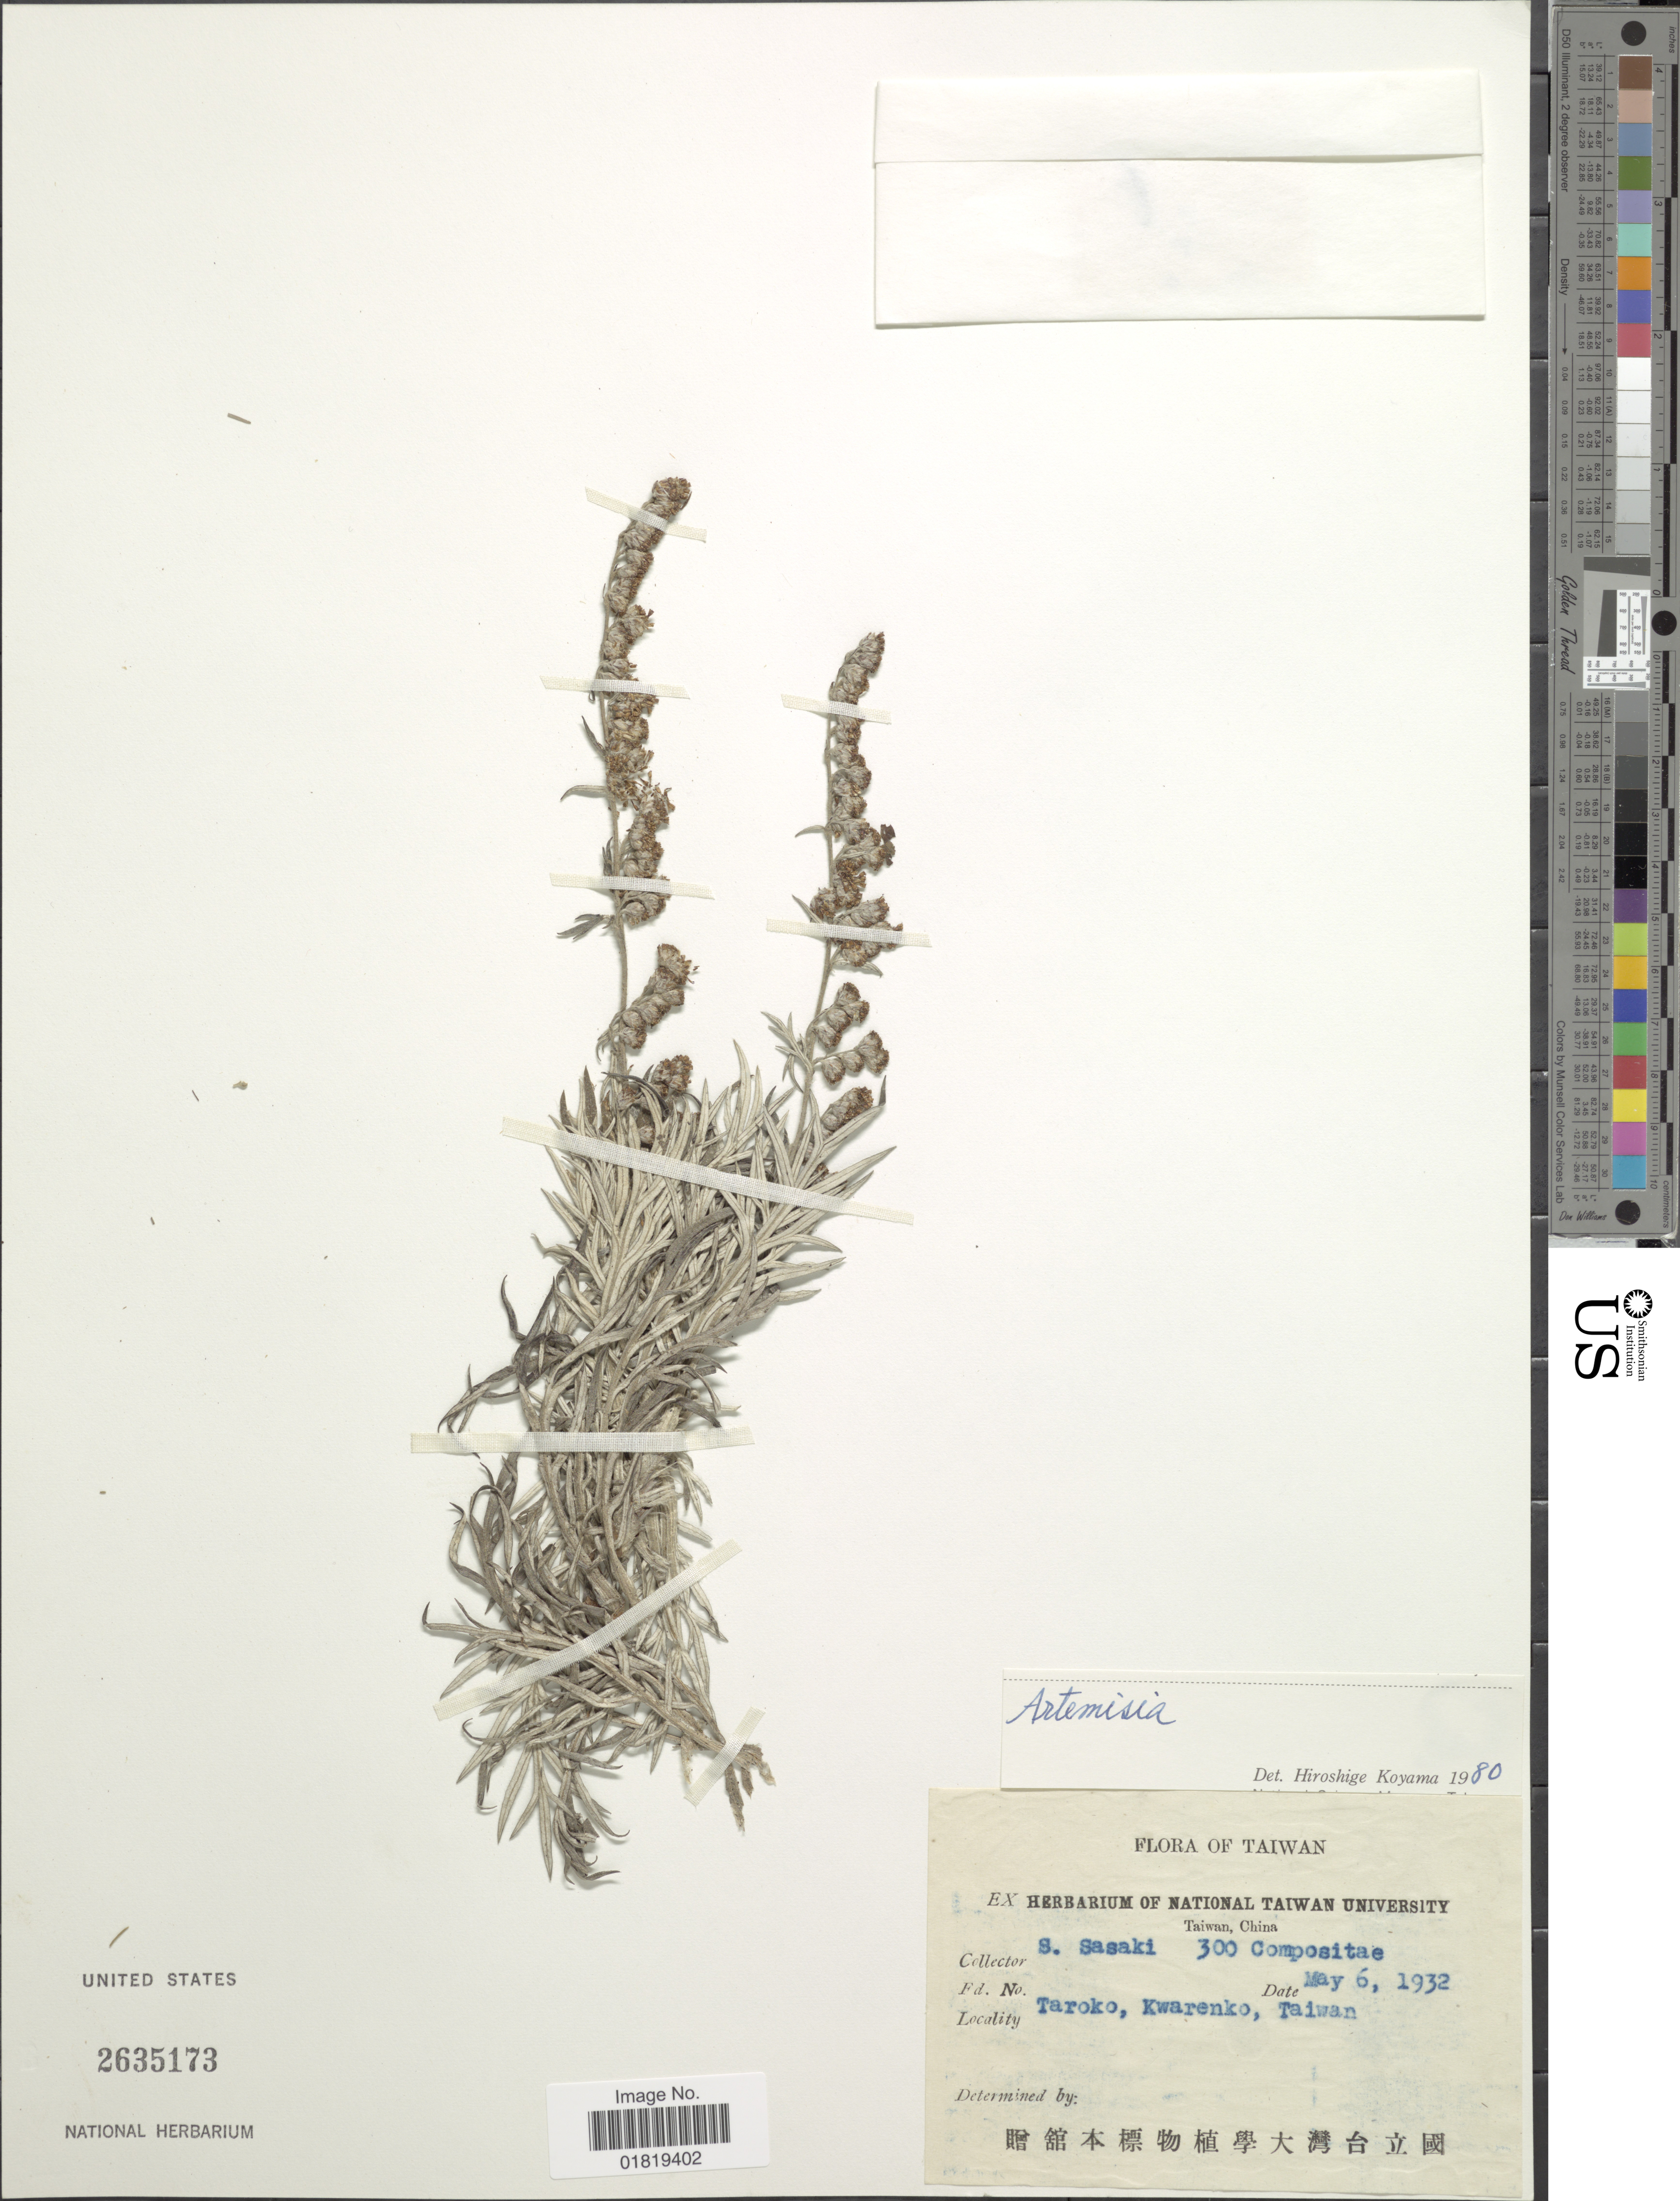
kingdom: Plantae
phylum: Tracheophyta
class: Magnoliopsida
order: Asterales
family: Asteraceae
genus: Artemisia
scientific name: Artemisia sp.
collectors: S. Sasaki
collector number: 300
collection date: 1932-05-06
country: Taiwan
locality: Taroko, Kwarenko, Taiwan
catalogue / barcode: US 2635173